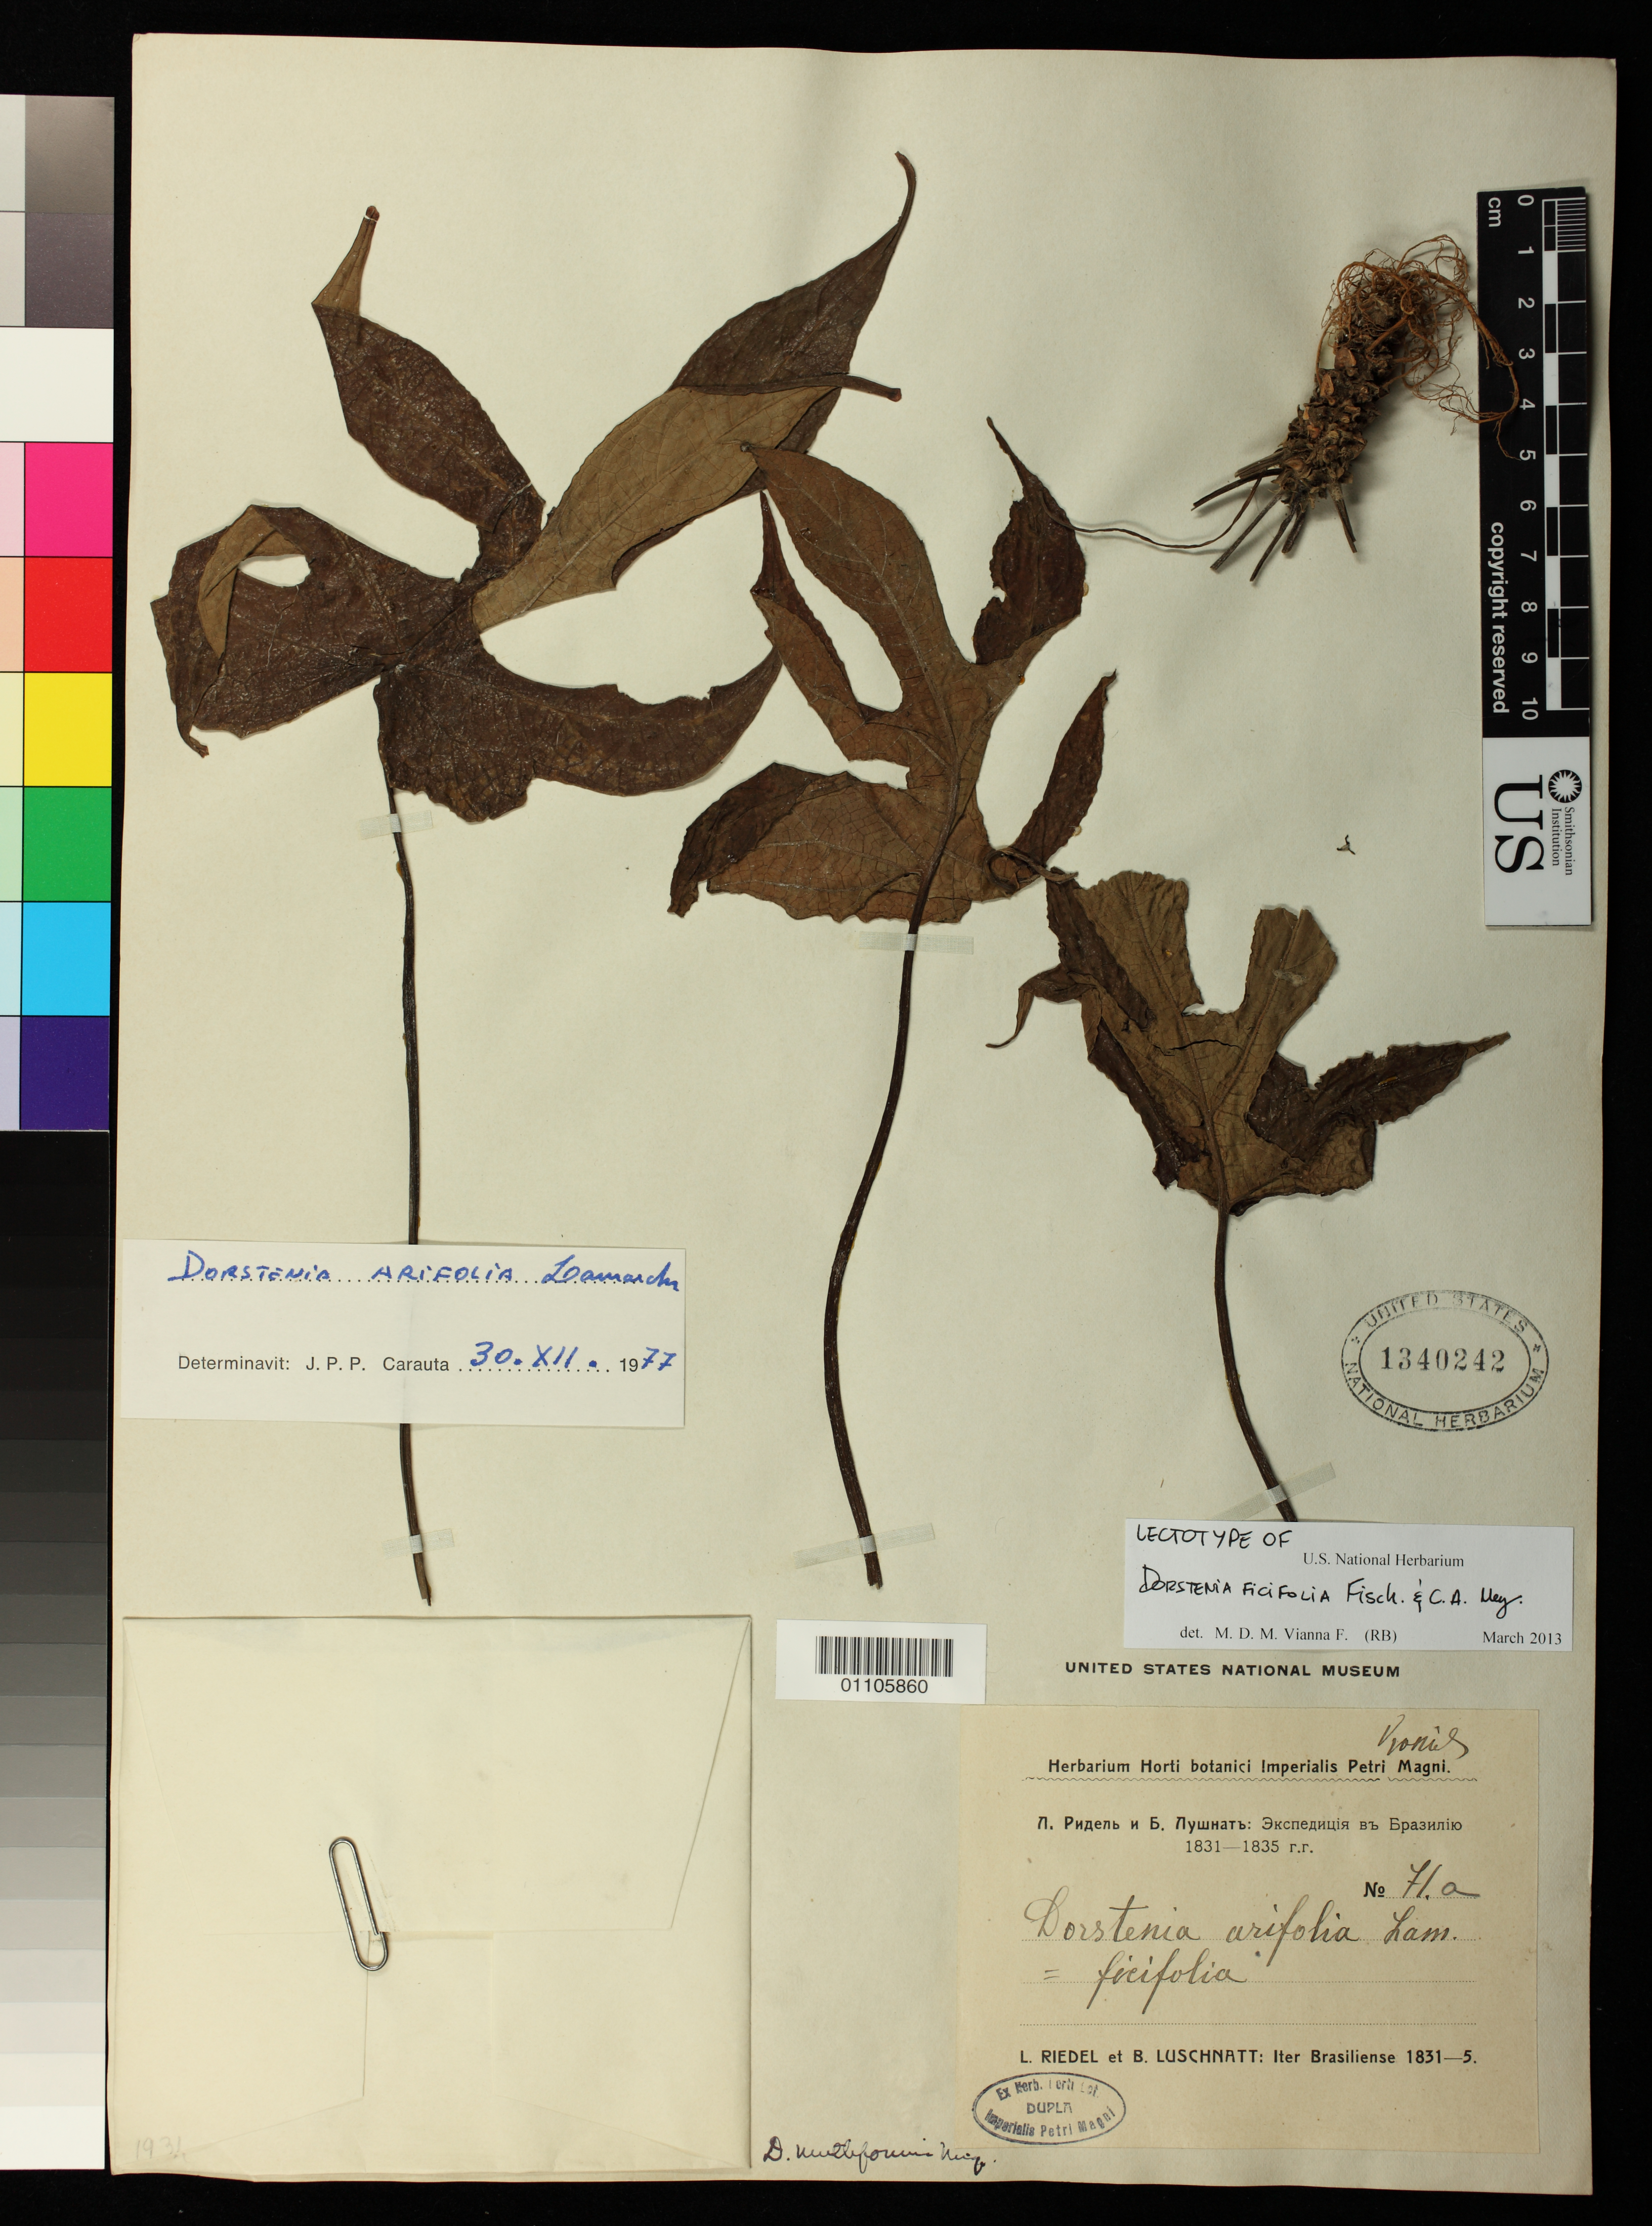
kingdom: Plantae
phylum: Tracheophyta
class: Magnoliopsida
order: Rosales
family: Moraceae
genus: Dorstenia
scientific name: Dorstenia ficifolia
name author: Fisch. & C.A. Mey.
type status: Type Collection; Possible Isolectotype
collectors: L. Riedel & B. Luschnatt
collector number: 71 a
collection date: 1831/1835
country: Brazil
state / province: Rio de Janeiro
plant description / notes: Annotated by M.D.M. Vianna F. (2013) as "lectotype" of Dorstenia ficifolia; Berg designated Riedel 71 (not 71 a) as lectotype collection.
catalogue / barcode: US 1340242